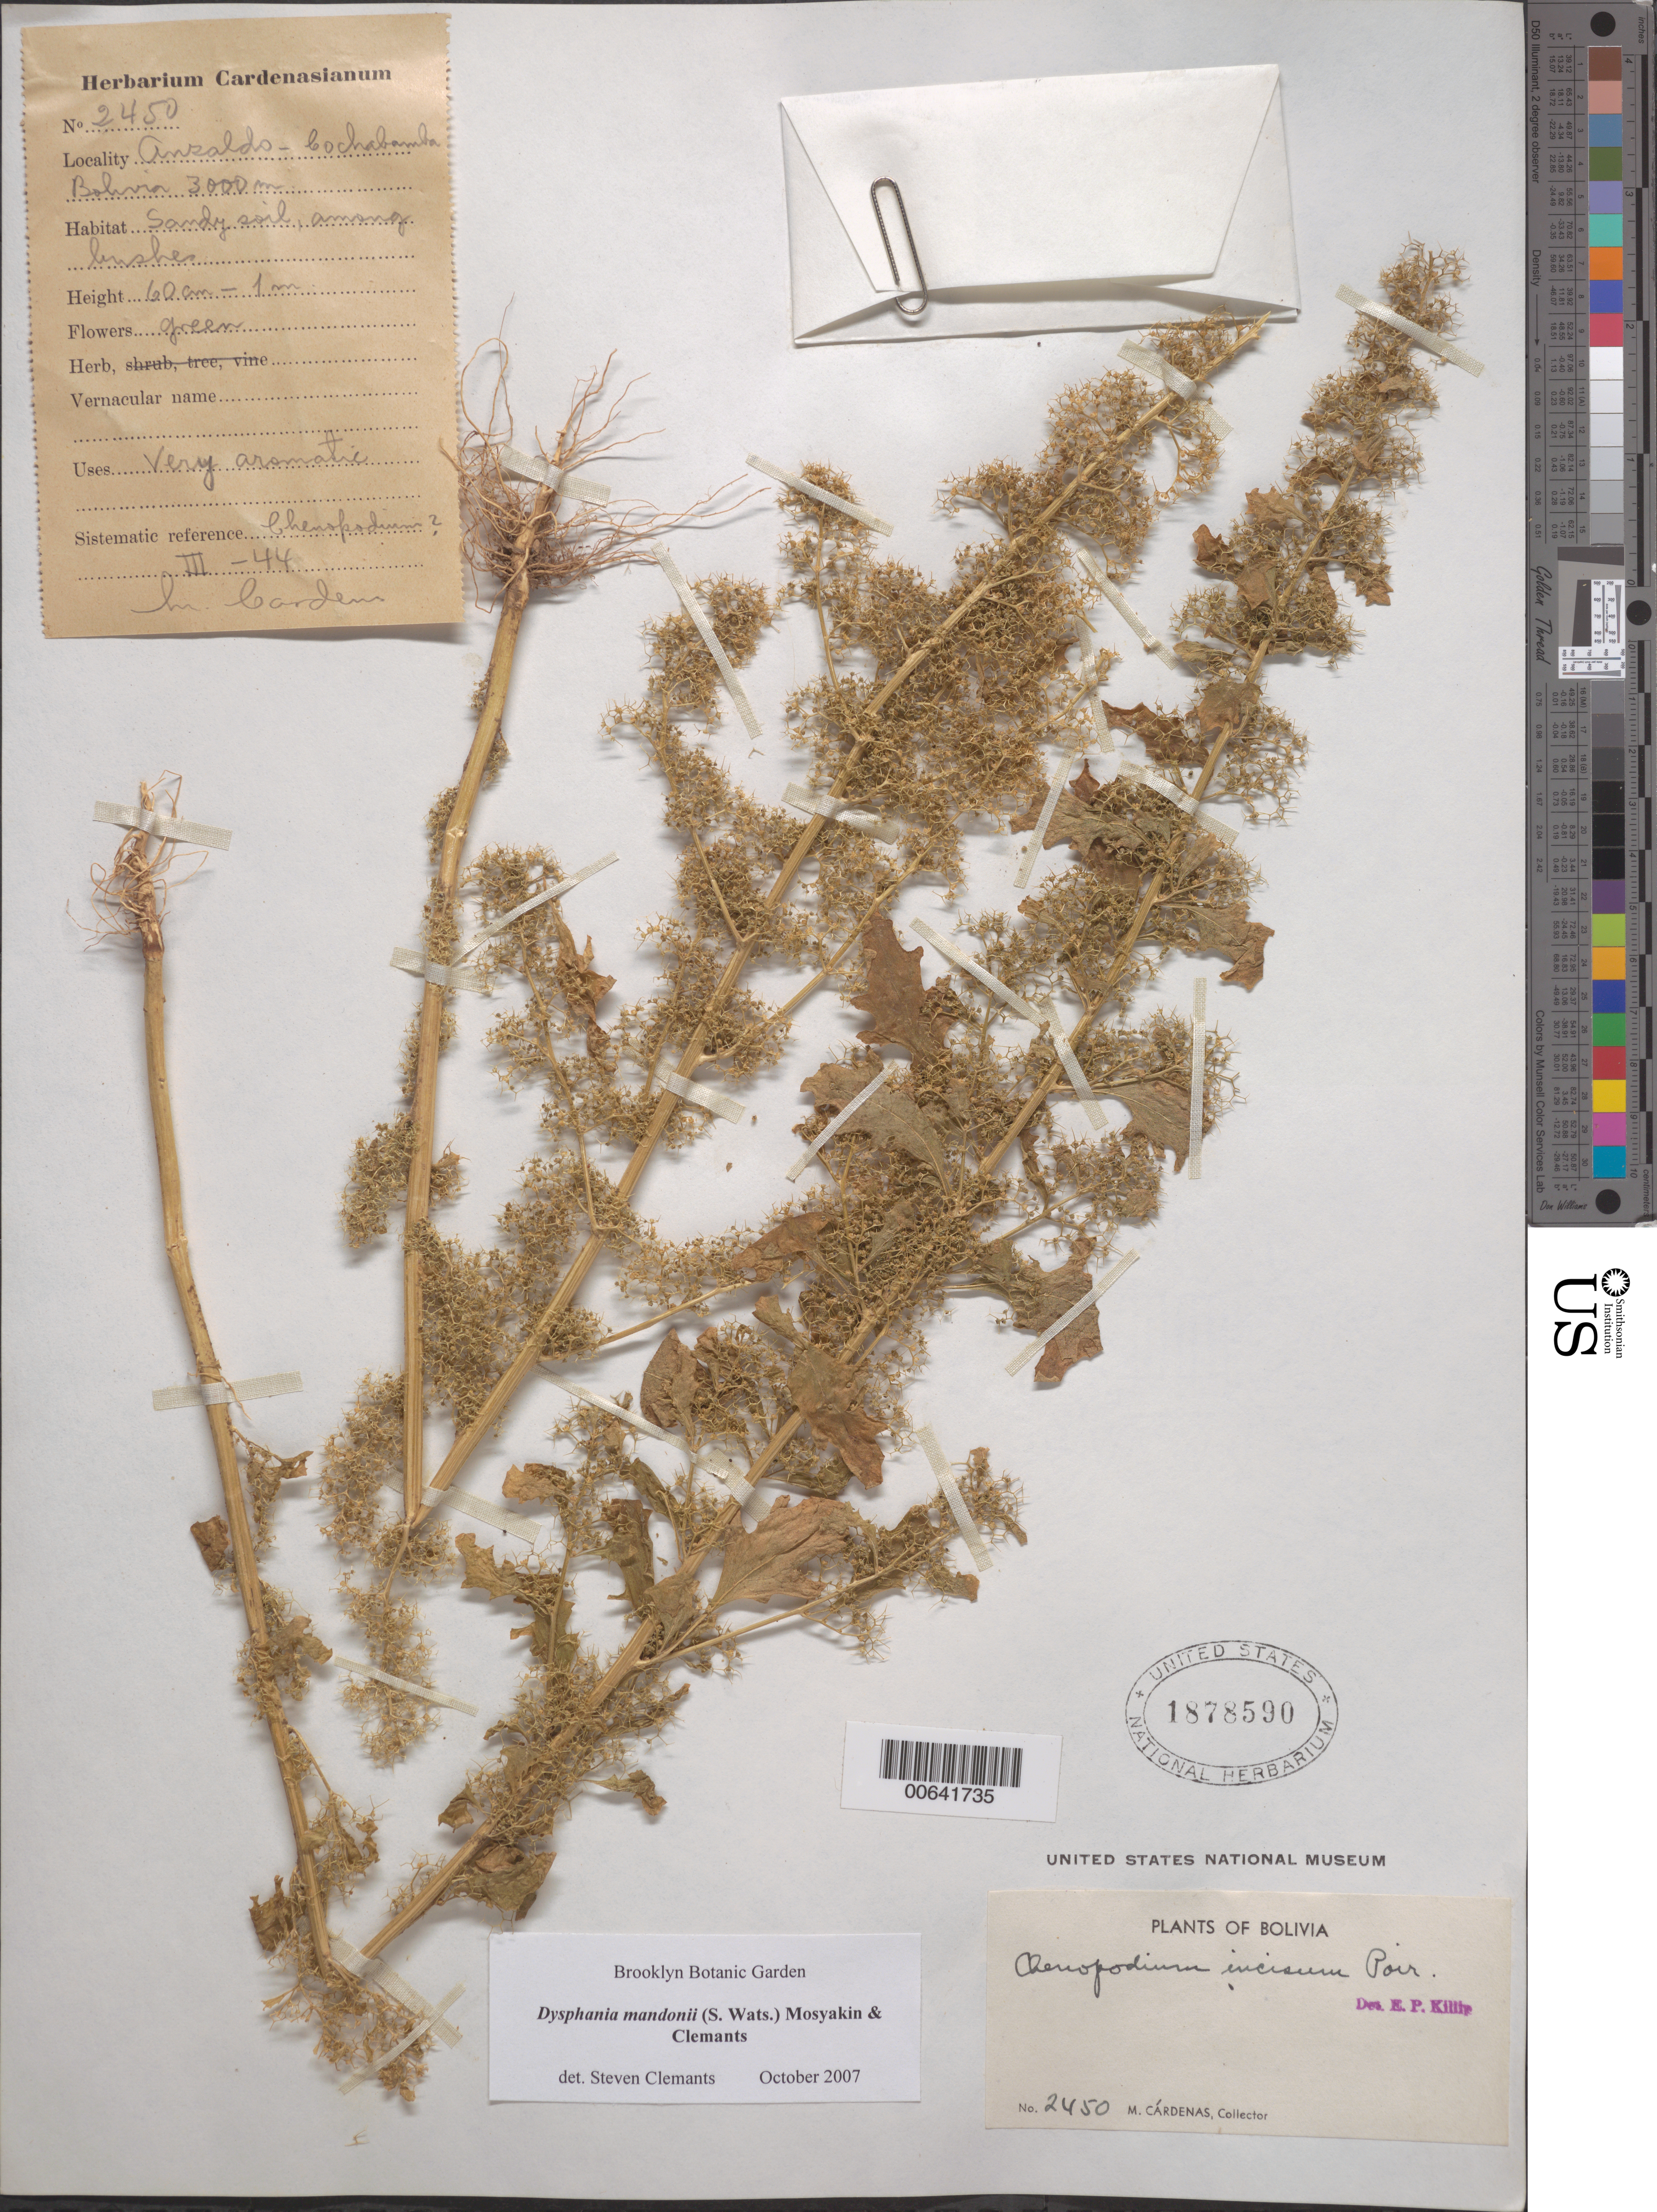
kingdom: Plantae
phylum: Tracheophyta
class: Magnoliopsida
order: Caryophyllales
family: Amaranthaceae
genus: Chenopodium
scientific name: Chenopodium incisum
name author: Poir.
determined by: Killip, Ellsworth P.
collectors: M. Cárdenas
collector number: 2450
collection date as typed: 01 Mar 1944 or 03 Jan 1944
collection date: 1944-01-03 or 1944-03-01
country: Bolivia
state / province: Cochabamba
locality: Ansaldo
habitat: Suelo arenoso, entre arbustos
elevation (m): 3000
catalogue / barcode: US 1878590